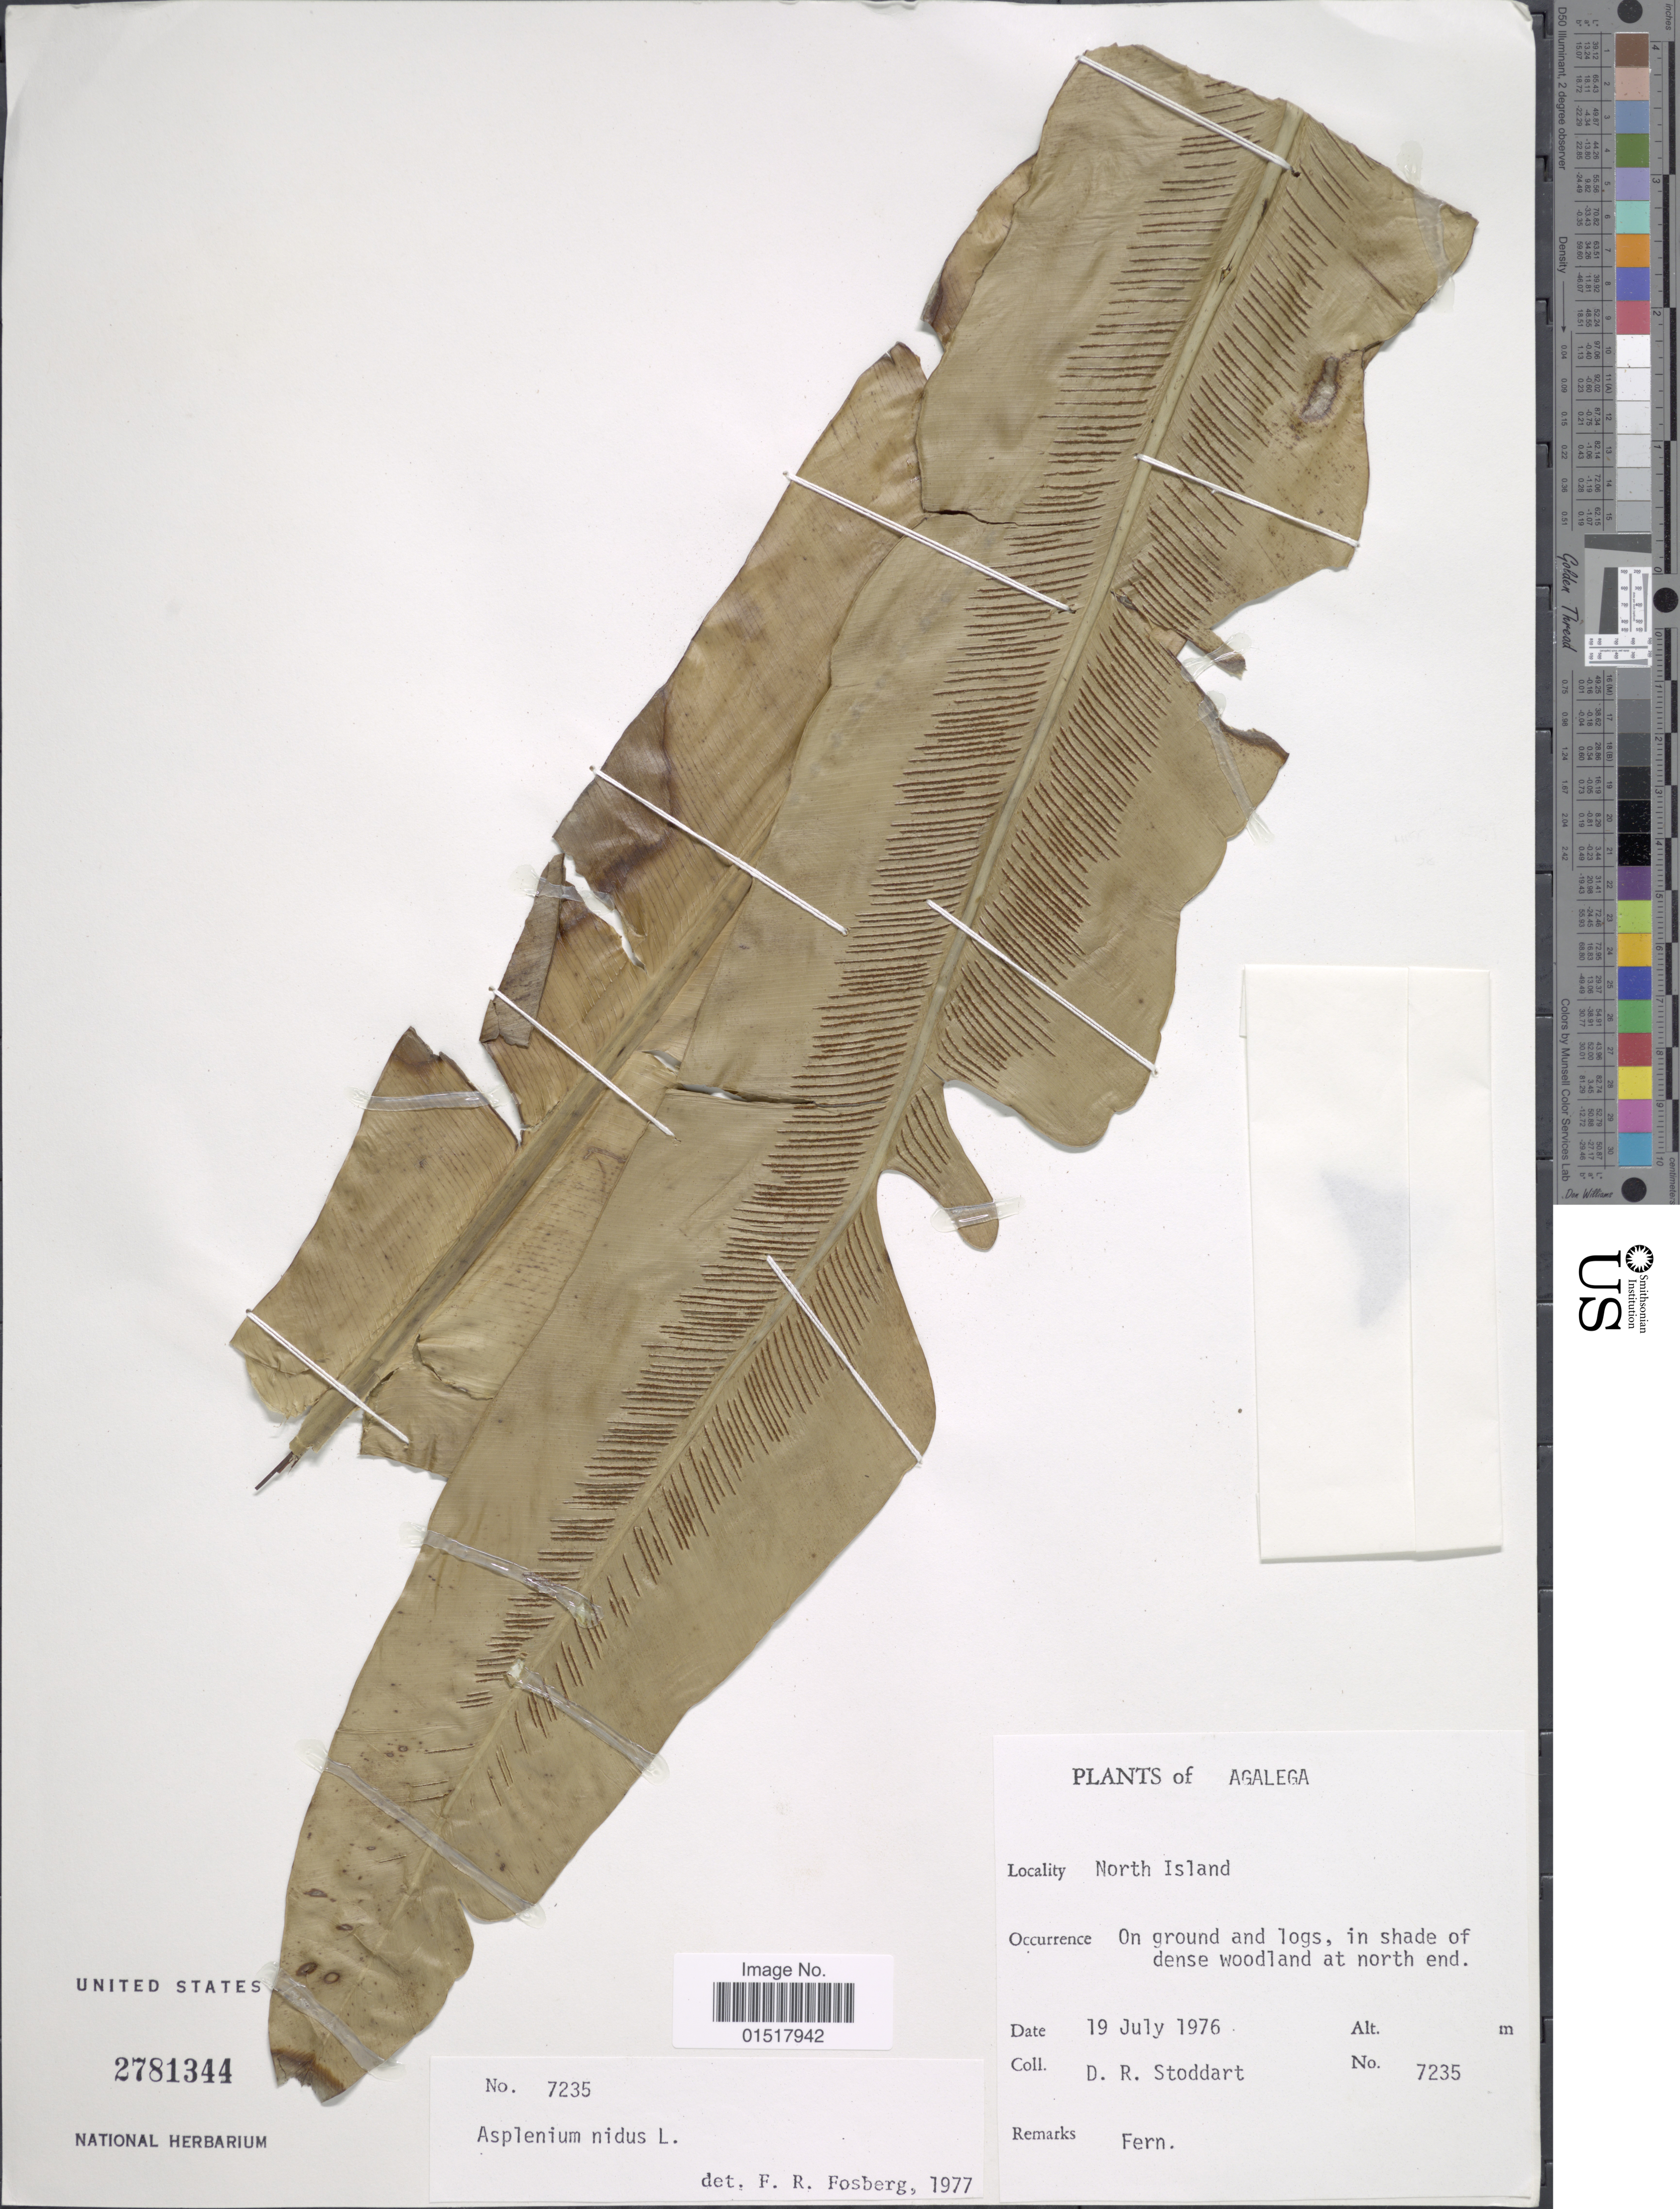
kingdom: Plantae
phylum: Tracheophyta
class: Polypodiopsida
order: Polypodiales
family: Aspleniaceae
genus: Asplenium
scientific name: Asplenium nidus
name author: L.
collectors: D. R. Stoddart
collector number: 7235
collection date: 1976-07-19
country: Mauritius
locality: Agalega. North Island.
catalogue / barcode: US 2781344